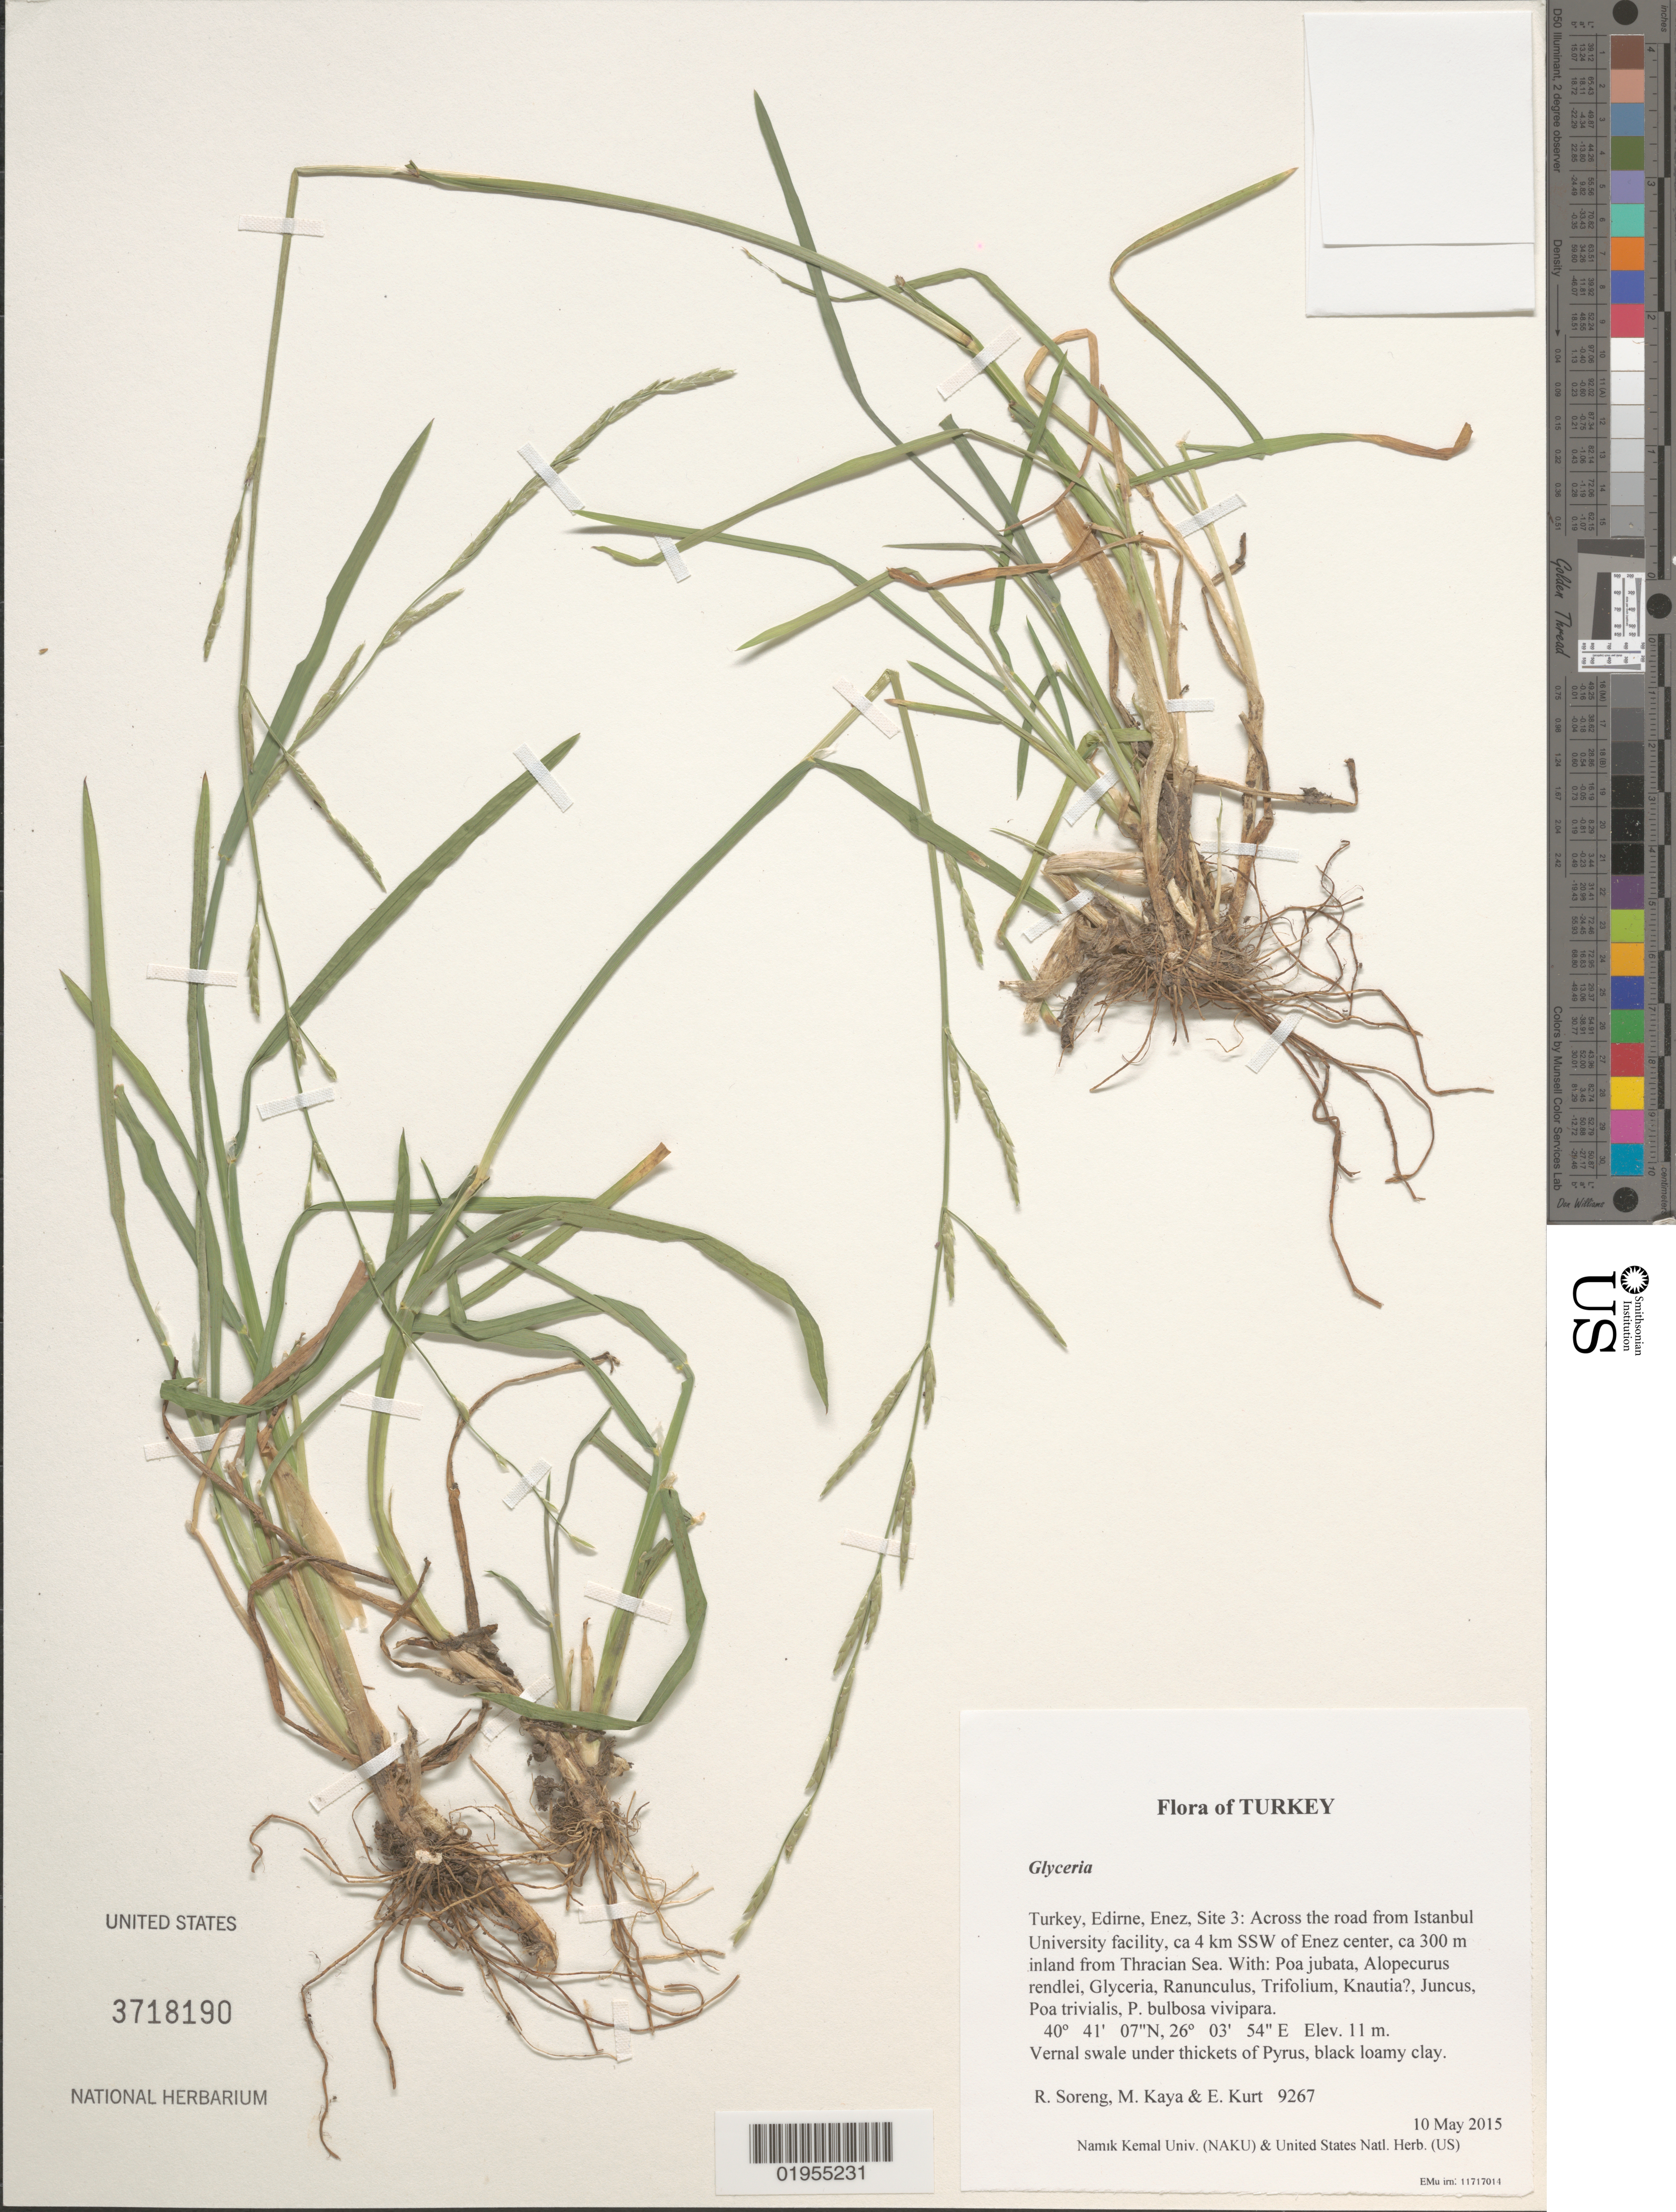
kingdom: Plantae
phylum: Tracheophyta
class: Liliopsida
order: Poales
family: Poaceae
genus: Glyceria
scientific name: Glyceria notata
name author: Chevall.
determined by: Soreng, Robert J., Research Associate (BOT), Smithsonian Institution - National Museum of Natural History (UNITED STATES)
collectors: R. J. Soreng, M. Kaya & E. Kurt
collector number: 9267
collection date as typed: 2015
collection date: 2015-05-10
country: Turkey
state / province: Edirne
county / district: Enez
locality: Site 3: Across the road from Istanbul University facility, ca 4 km SSW of Enez center, ca 300 m inland from Thracian Sea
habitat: Vernal swale under thickets of Pyrus, black loamy clay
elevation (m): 11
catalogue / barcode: US 3718190